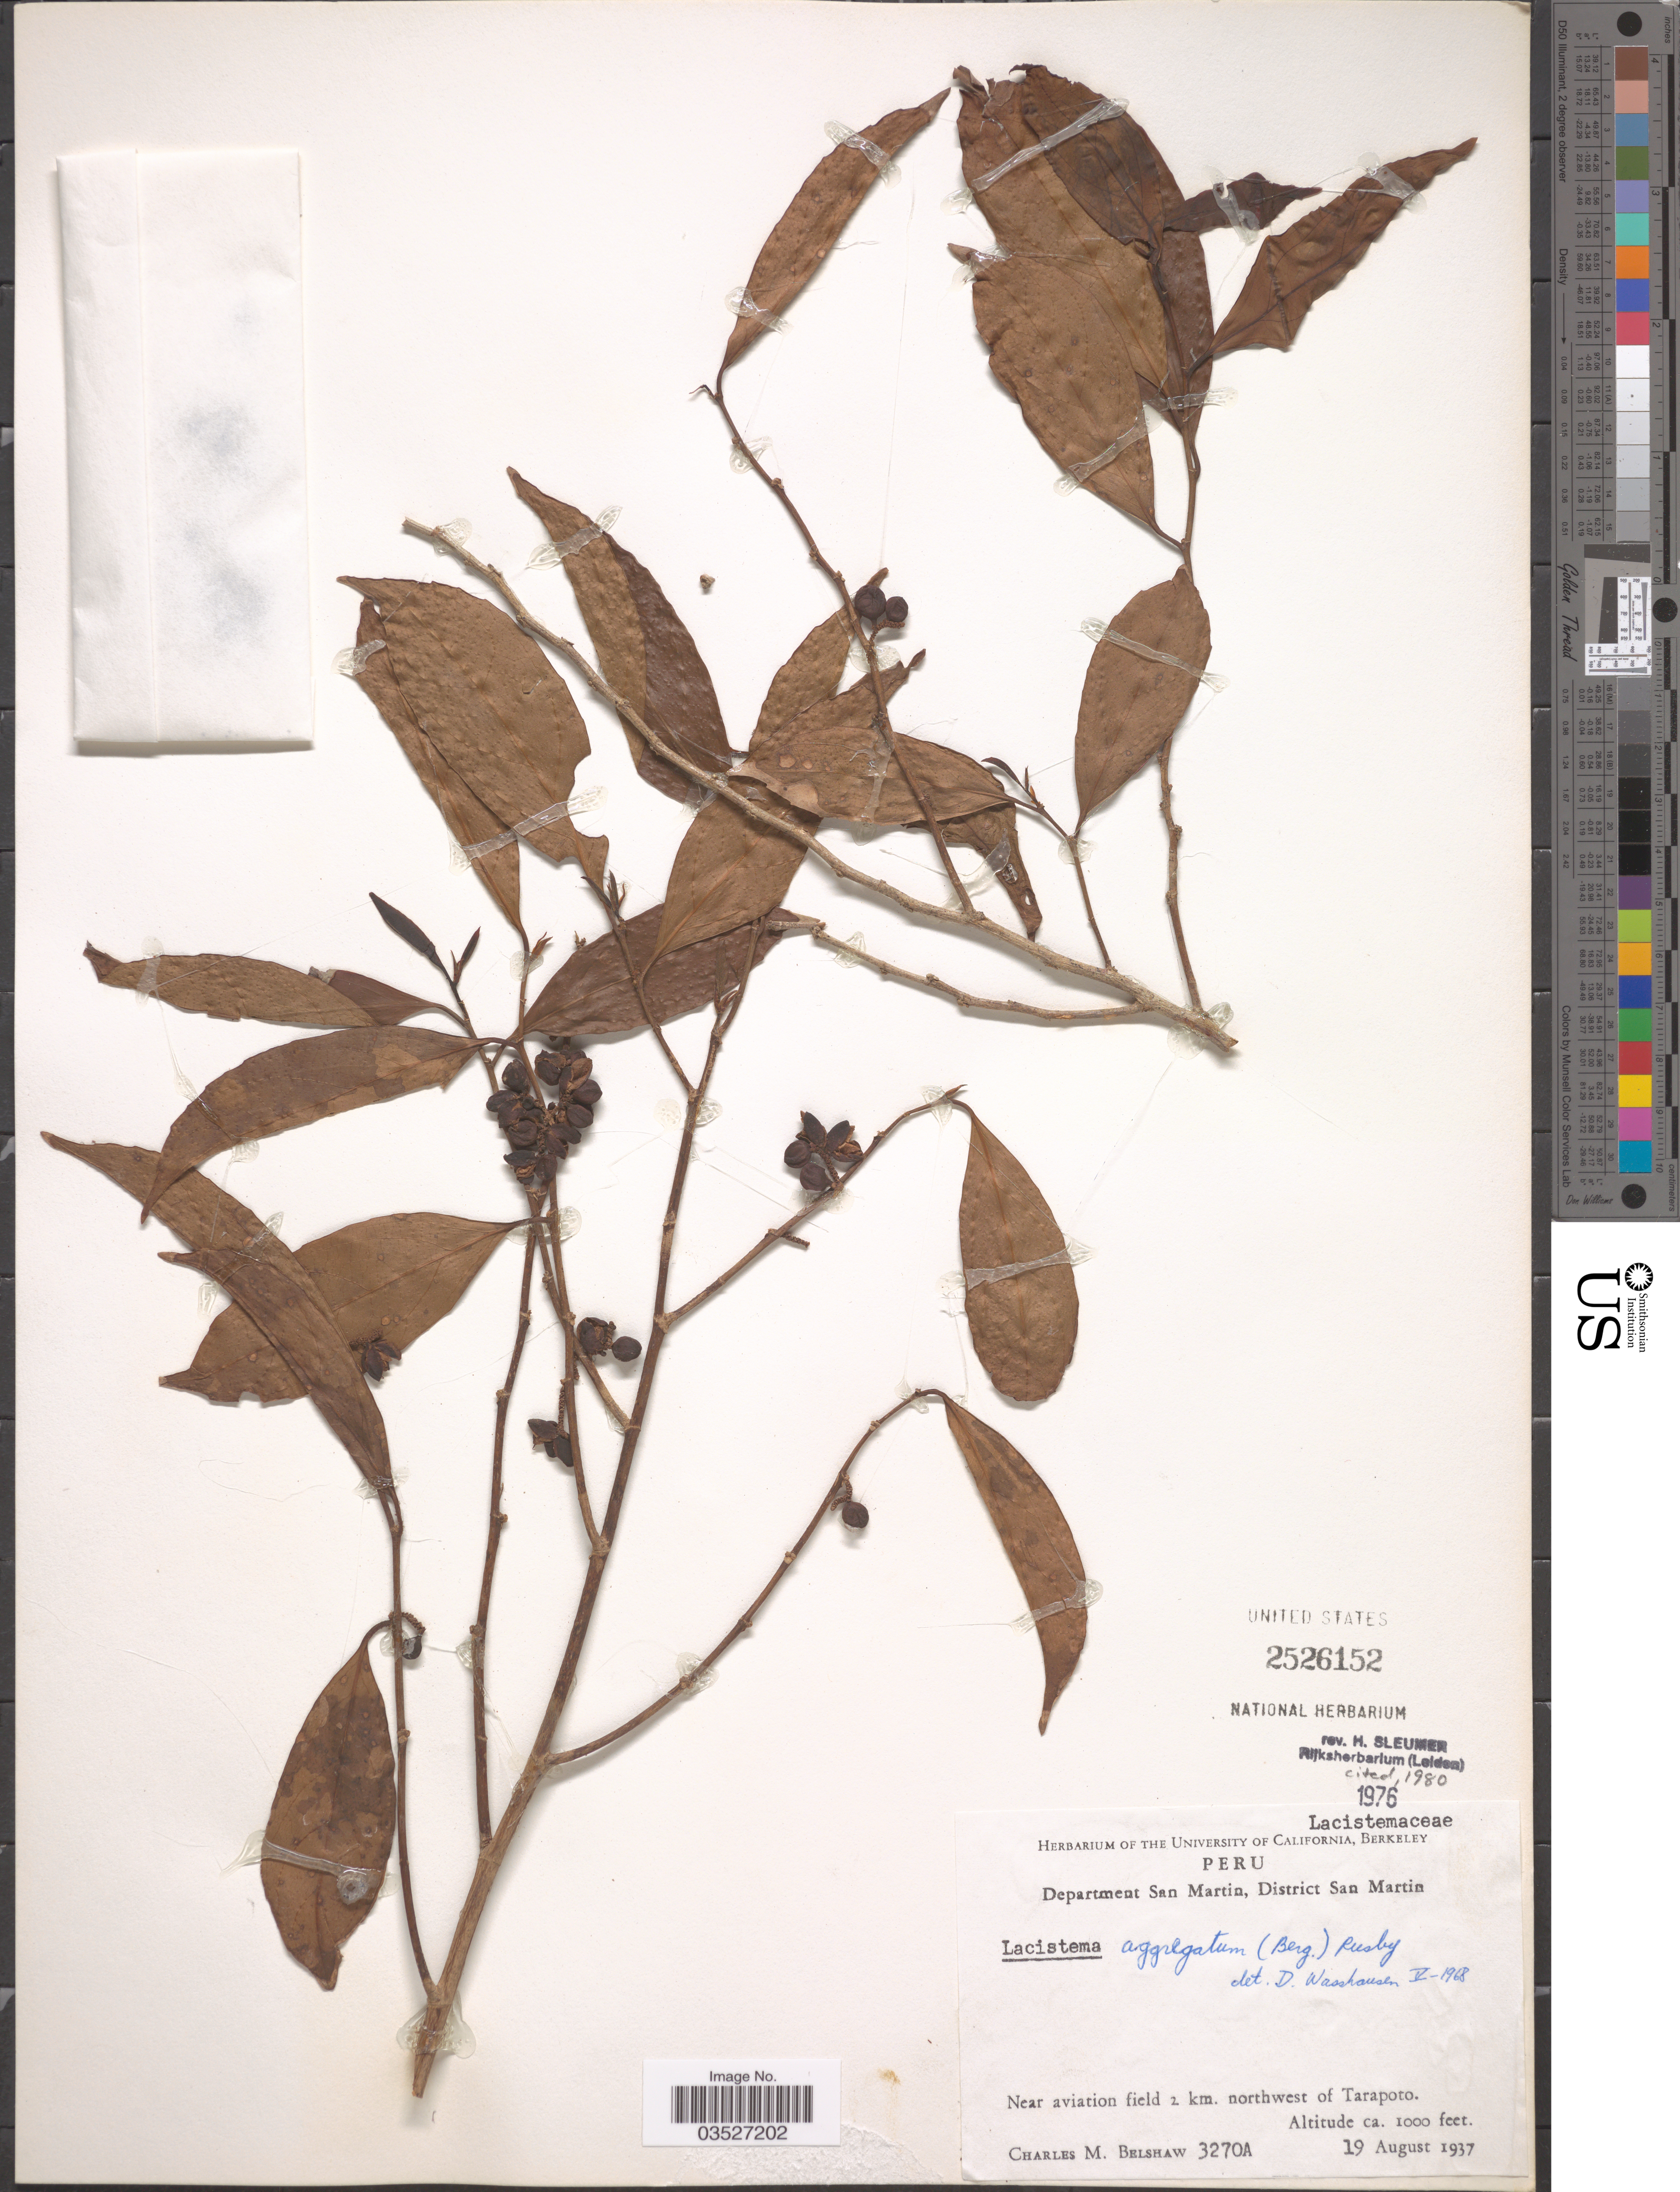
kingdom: Plantae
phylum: Tracheophyta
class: Magnoliopsida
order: Malpighiales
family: Lacistemataceae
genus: Lacistema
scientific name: Lacistema aggregatum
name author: (P.J. Bergius) Rusby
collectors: C. Shaw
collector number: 3270A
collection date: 1937-08-19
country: Peru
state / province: San Martín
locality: Department San Martin, District San Martin. Near aviation field 2 km. northwest of Tarapoto.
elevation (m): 305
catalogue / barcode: US 2526152